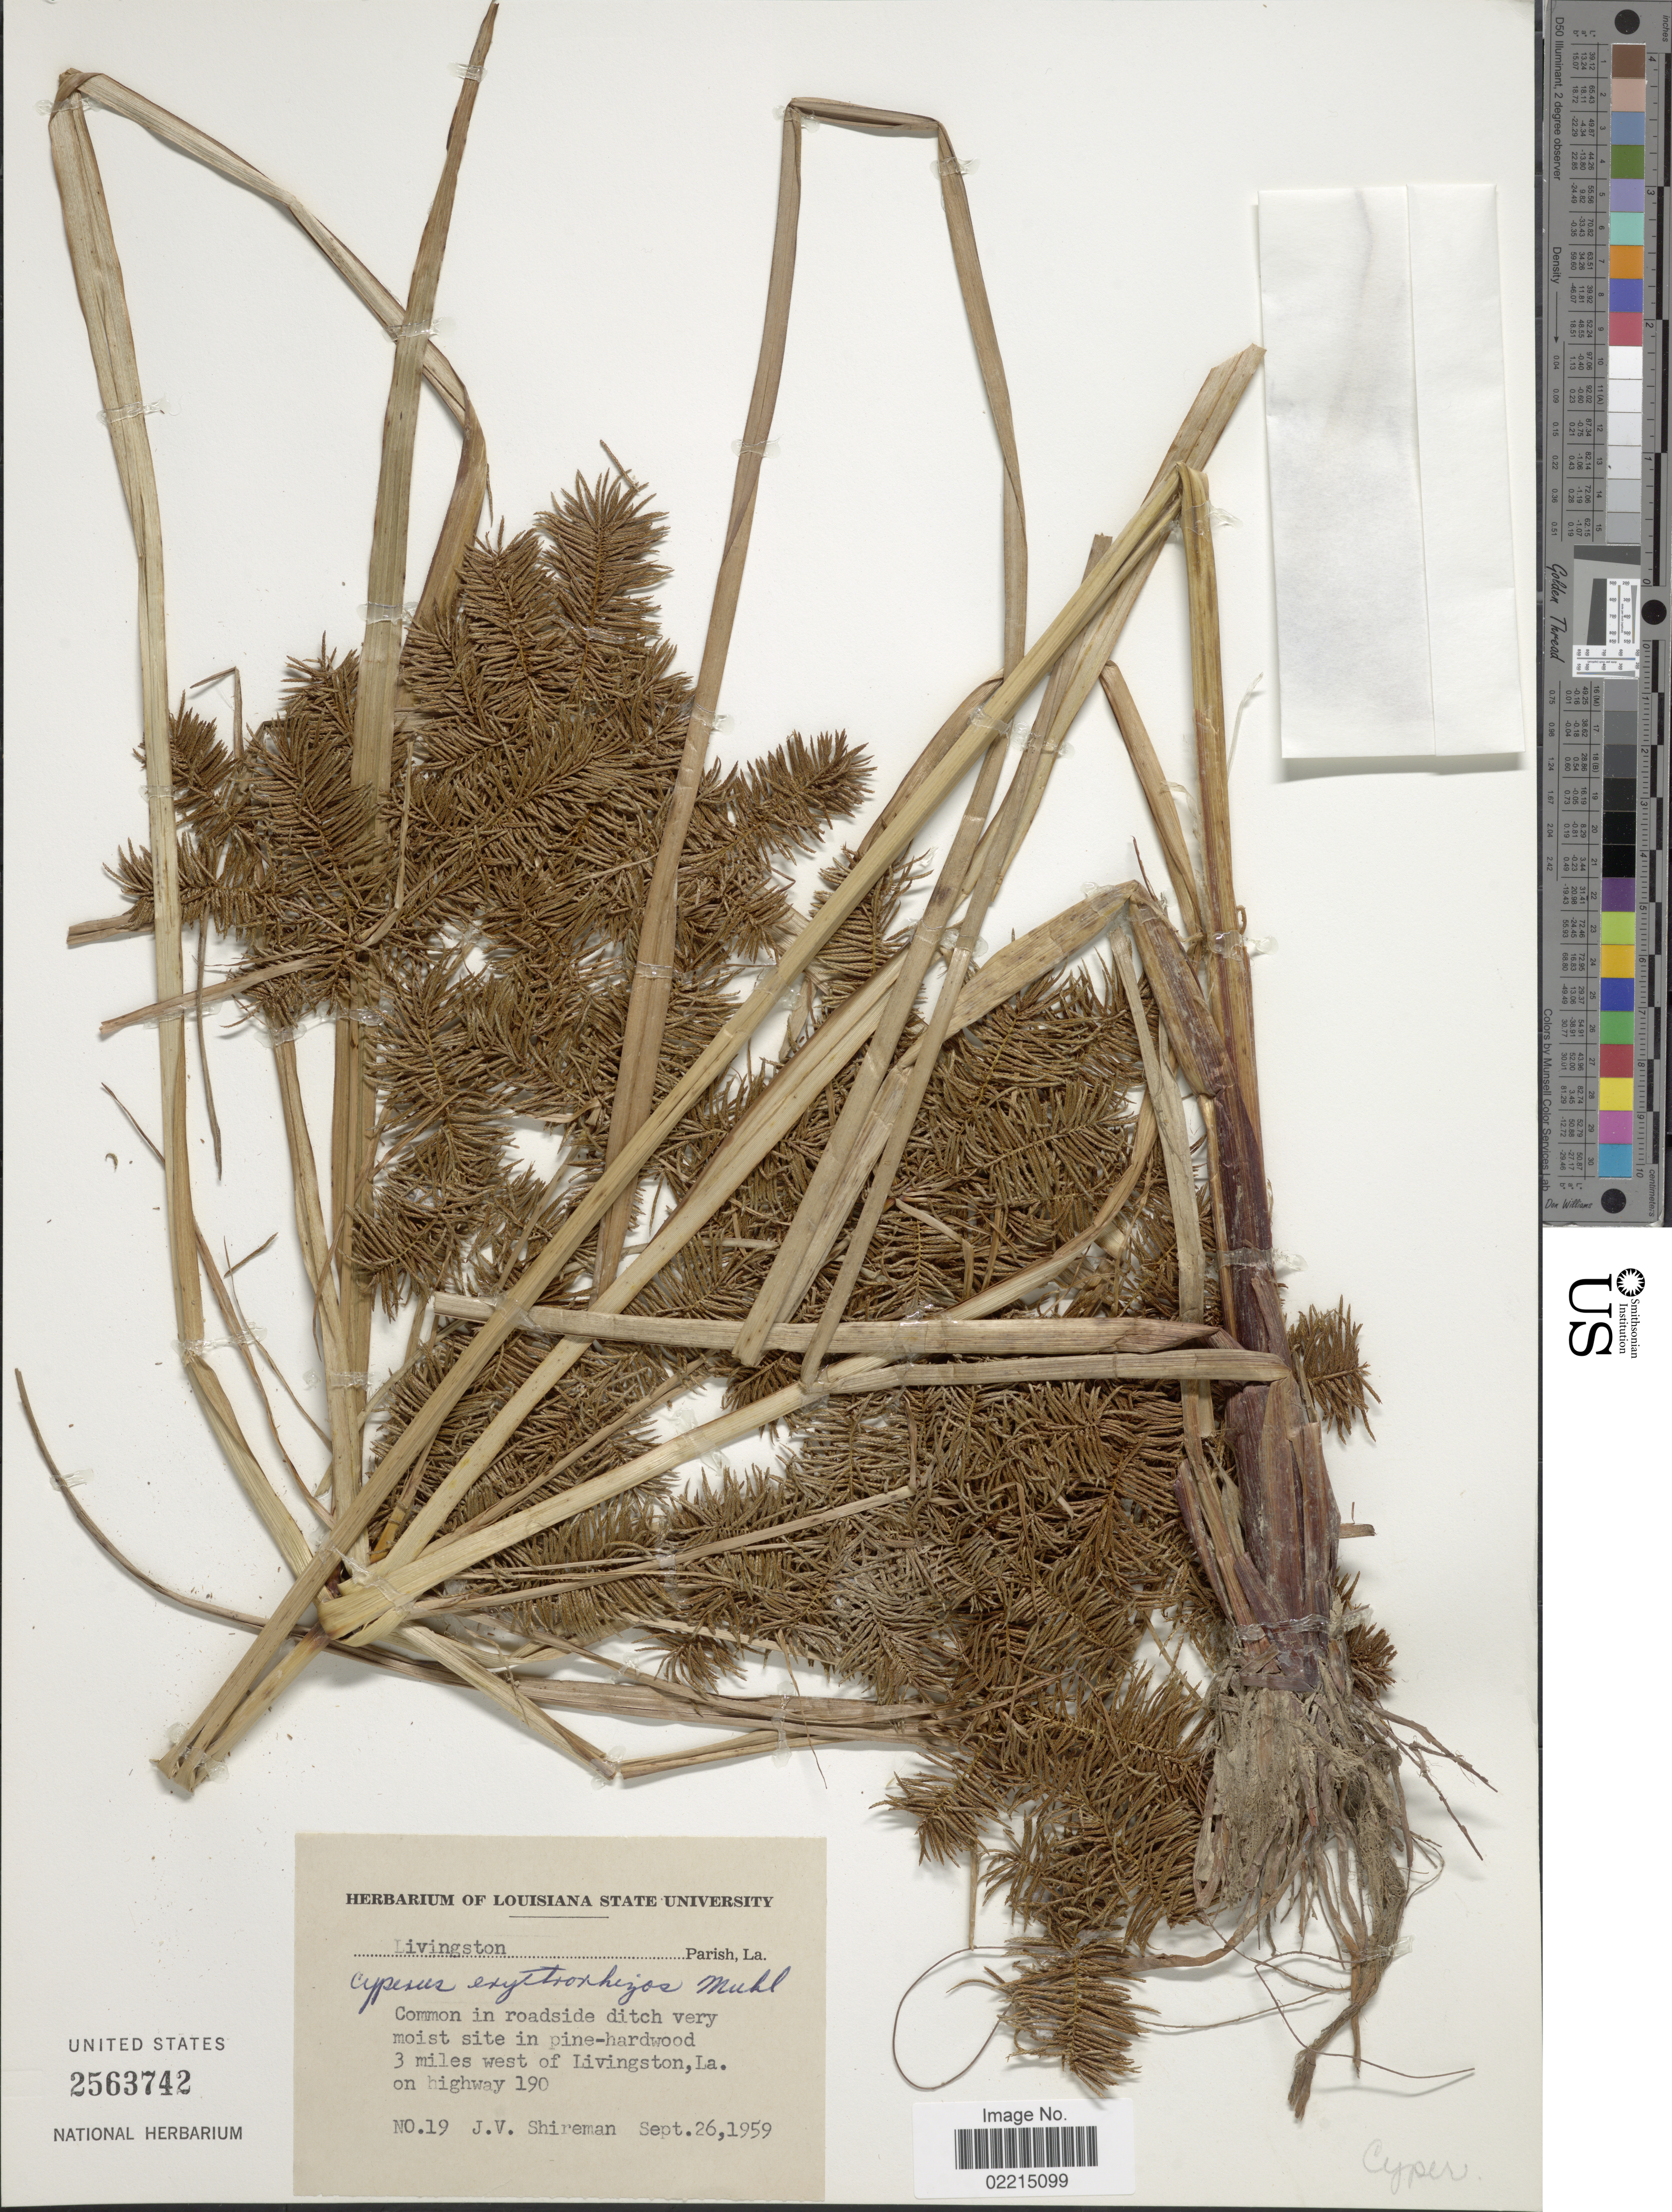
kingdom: Plantae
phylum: Tracheophyta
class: Liliopsida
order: Poales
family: Cyperaceae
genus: Cyperus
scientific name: Cyperus erythrorhizos Muhl.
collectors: J. Shireman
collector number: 19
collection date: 1959-09-26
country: United States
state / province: Louisiana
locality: Livingston Parish. 3 miles west of Livingston, on highway 190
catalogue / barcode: US 2563742